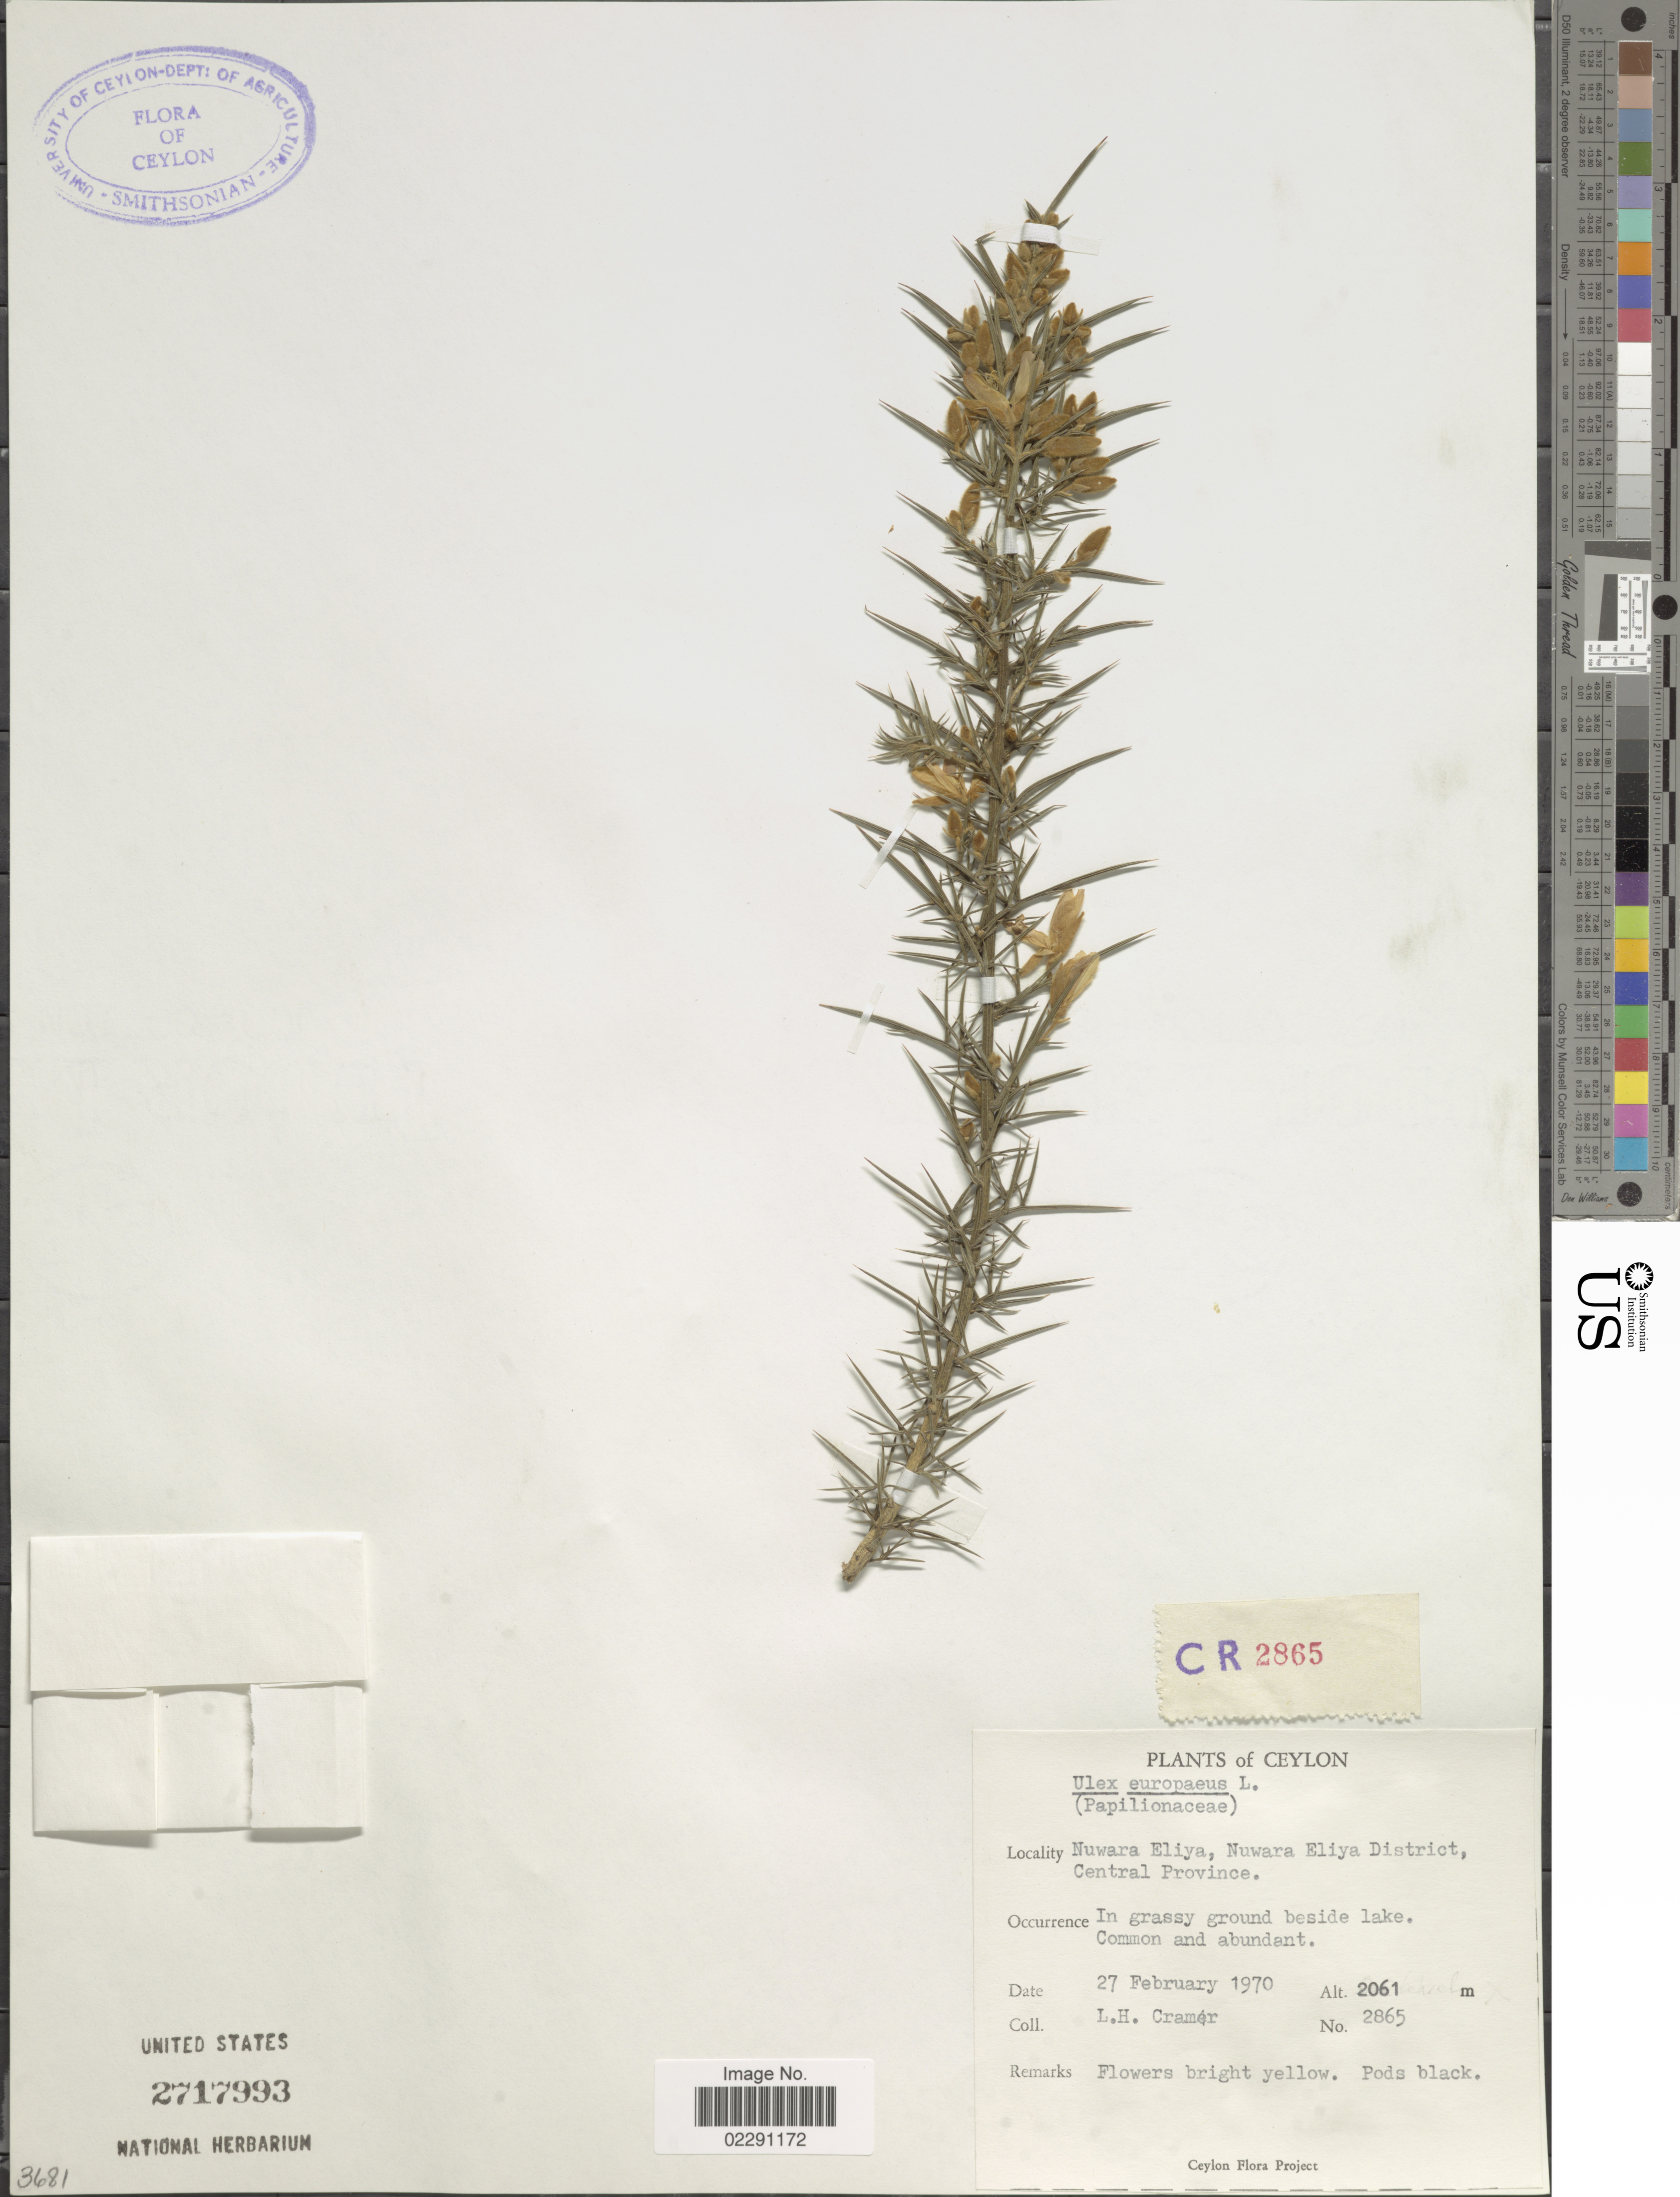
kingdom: Plantae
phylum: Tracheophyta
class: Magnoliopsida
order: Fabales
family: Fabaceae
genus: Ulex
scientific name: Ulex europaeus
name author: L.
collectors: L. H. Cramer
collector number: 2865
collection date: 1970-02-27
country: Sri Lanka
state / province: Central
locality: Ceylon, Nuwara Eliya, Nuwara Eliya District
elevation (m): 2061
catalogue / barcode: US 2717993